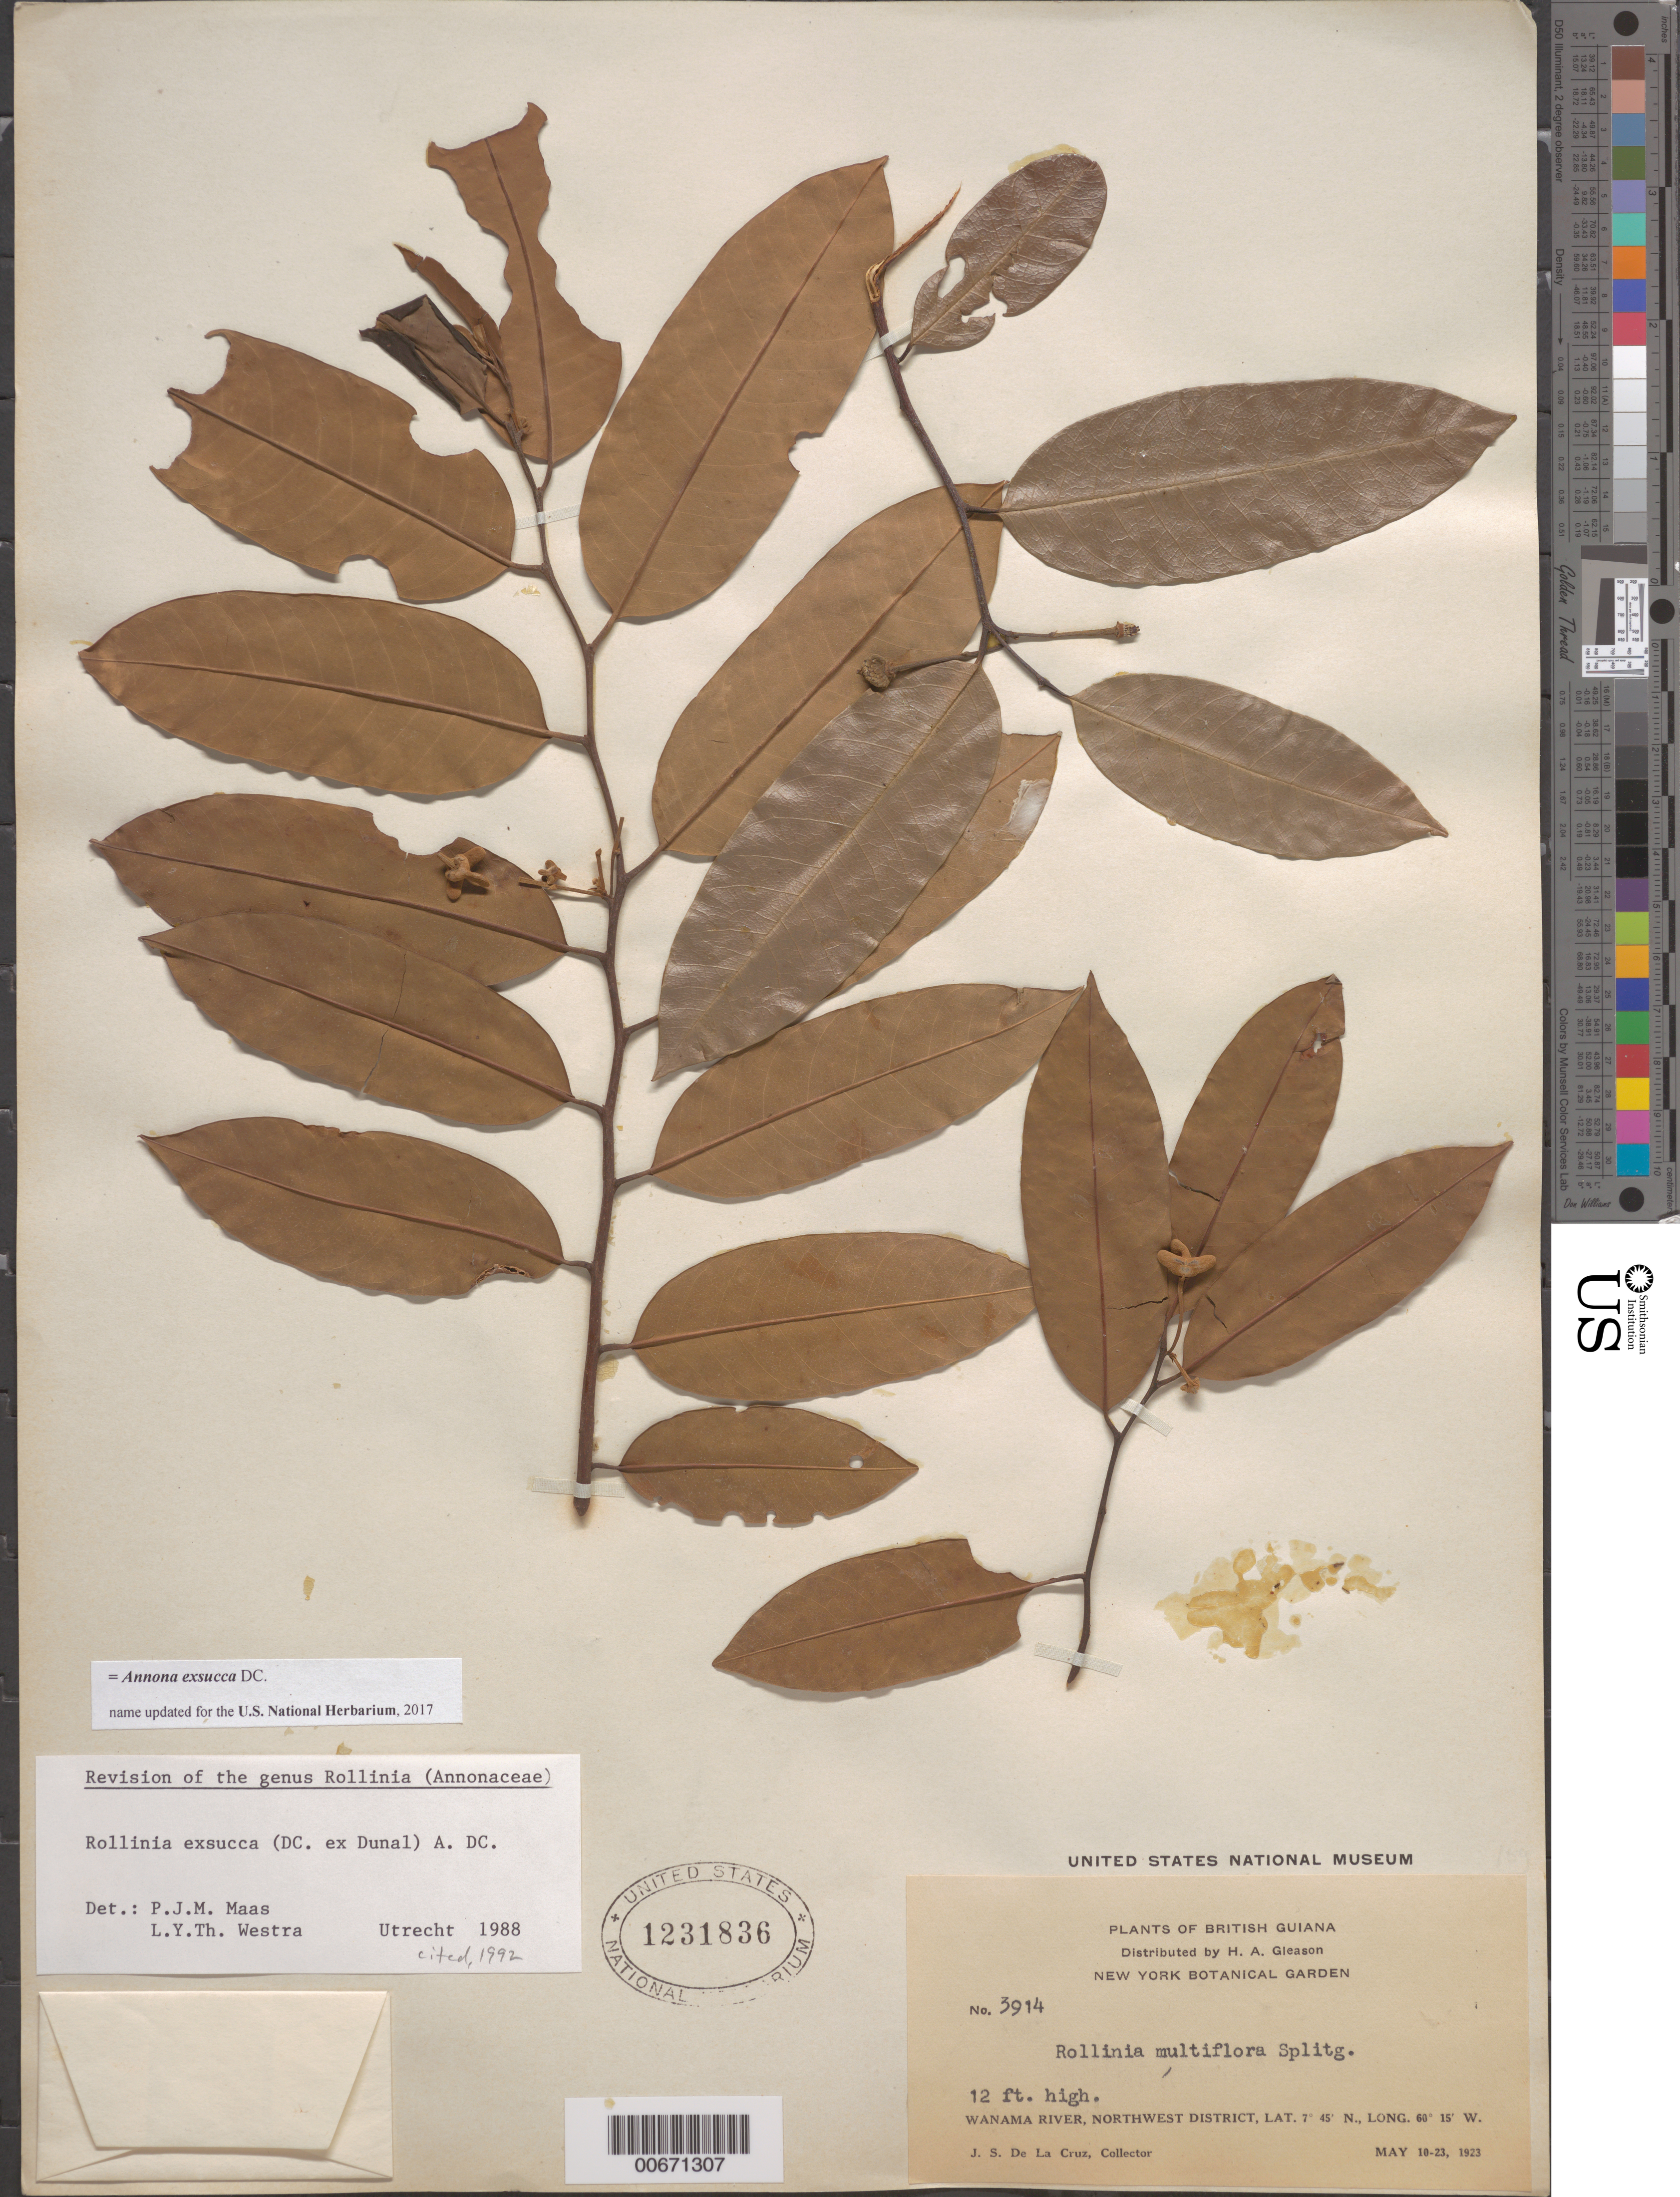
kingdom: Plantae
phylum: Tracheophyta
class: Magnoliopsida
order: Magnoliales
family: Annonaceae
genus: Annona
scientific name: Annona exsucca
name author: DC. ex Dunal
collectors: J. S. de la Cruz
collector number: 3914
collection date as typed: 10-May-23 to 23-May-23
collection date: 1923-05-10/1923-05-23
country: Guyana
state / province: Barima-Waini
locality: Wanama R., NW District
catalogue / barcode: US 1231836